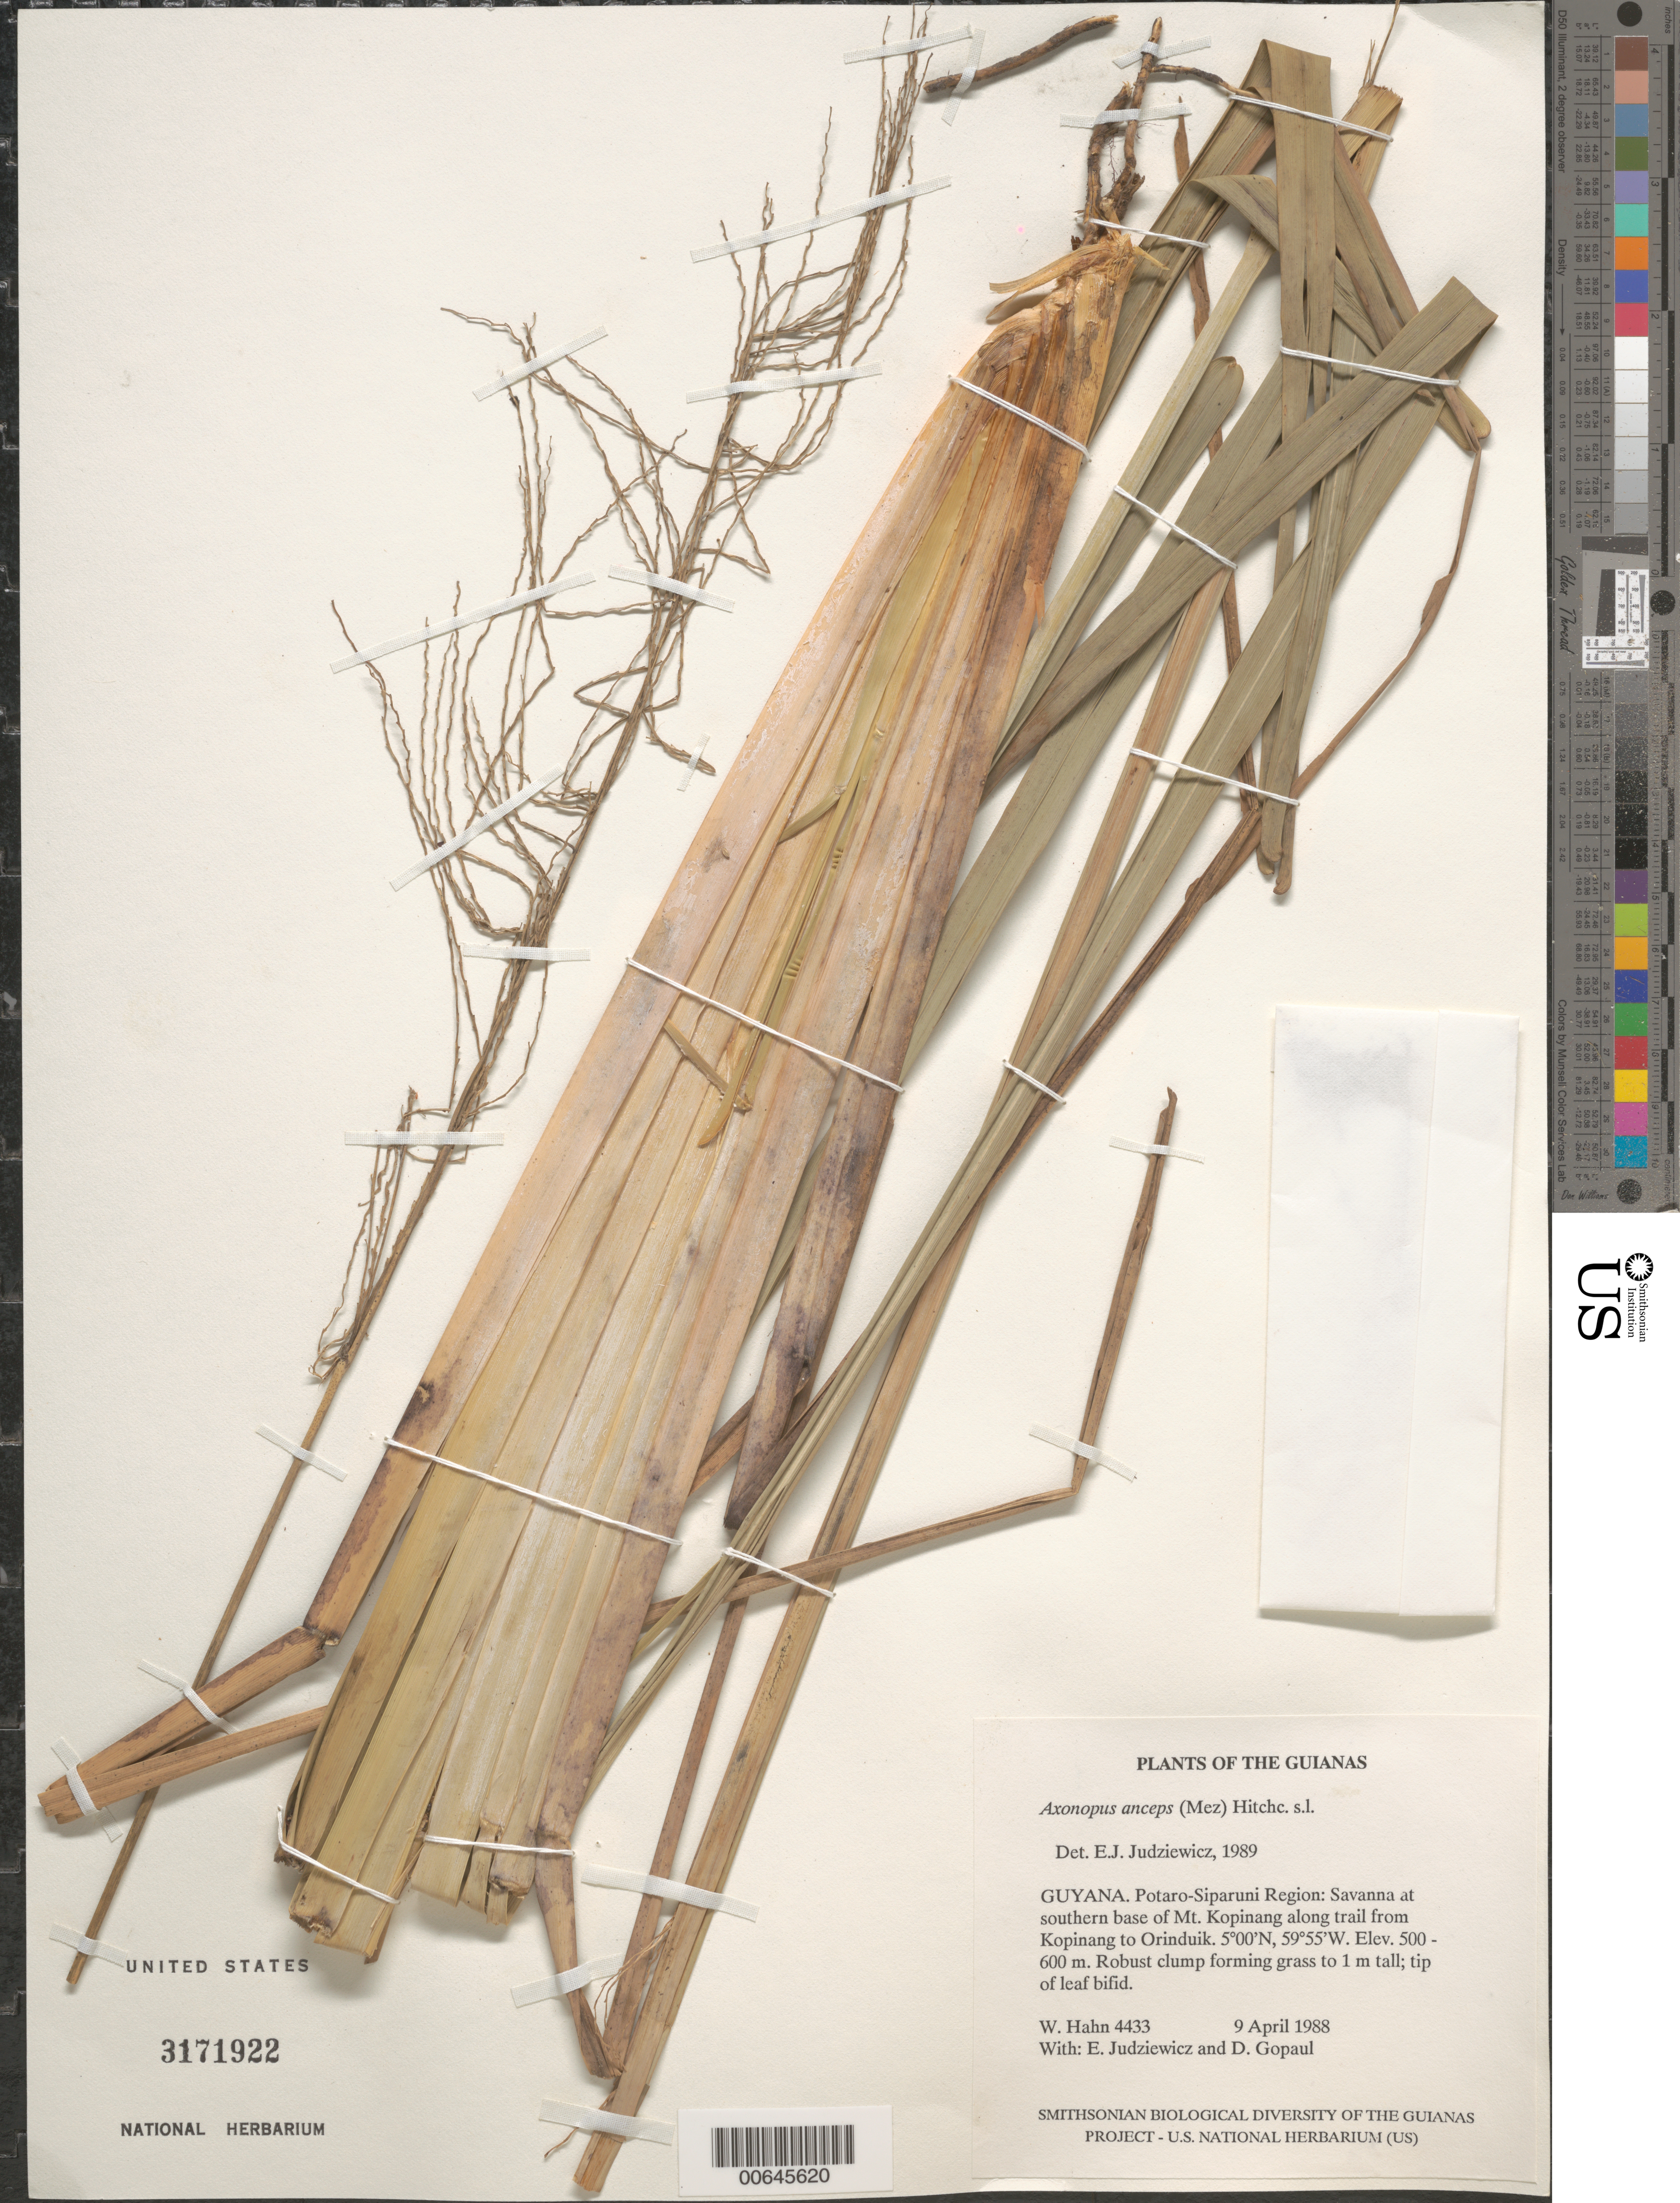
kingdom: Plantae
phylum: Tracheophyta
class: Liliopsida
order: Poales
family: Poaceae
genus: Axonopus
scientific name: Axonopus anceps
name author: (Mez) Hitchc.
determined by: Judziewicz, E. J.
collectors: W. Hahn, E. J. Judziewicz & D. Gopaul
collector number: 4433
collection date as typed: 9 April 1988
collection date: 1988-04-09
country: Guyana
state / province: Potaro-Siparuni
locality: Southern base of Mt. Kopinang along trail from Kopinang to Orinduik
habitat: Savanna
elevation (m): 500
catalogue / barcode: US 3171922